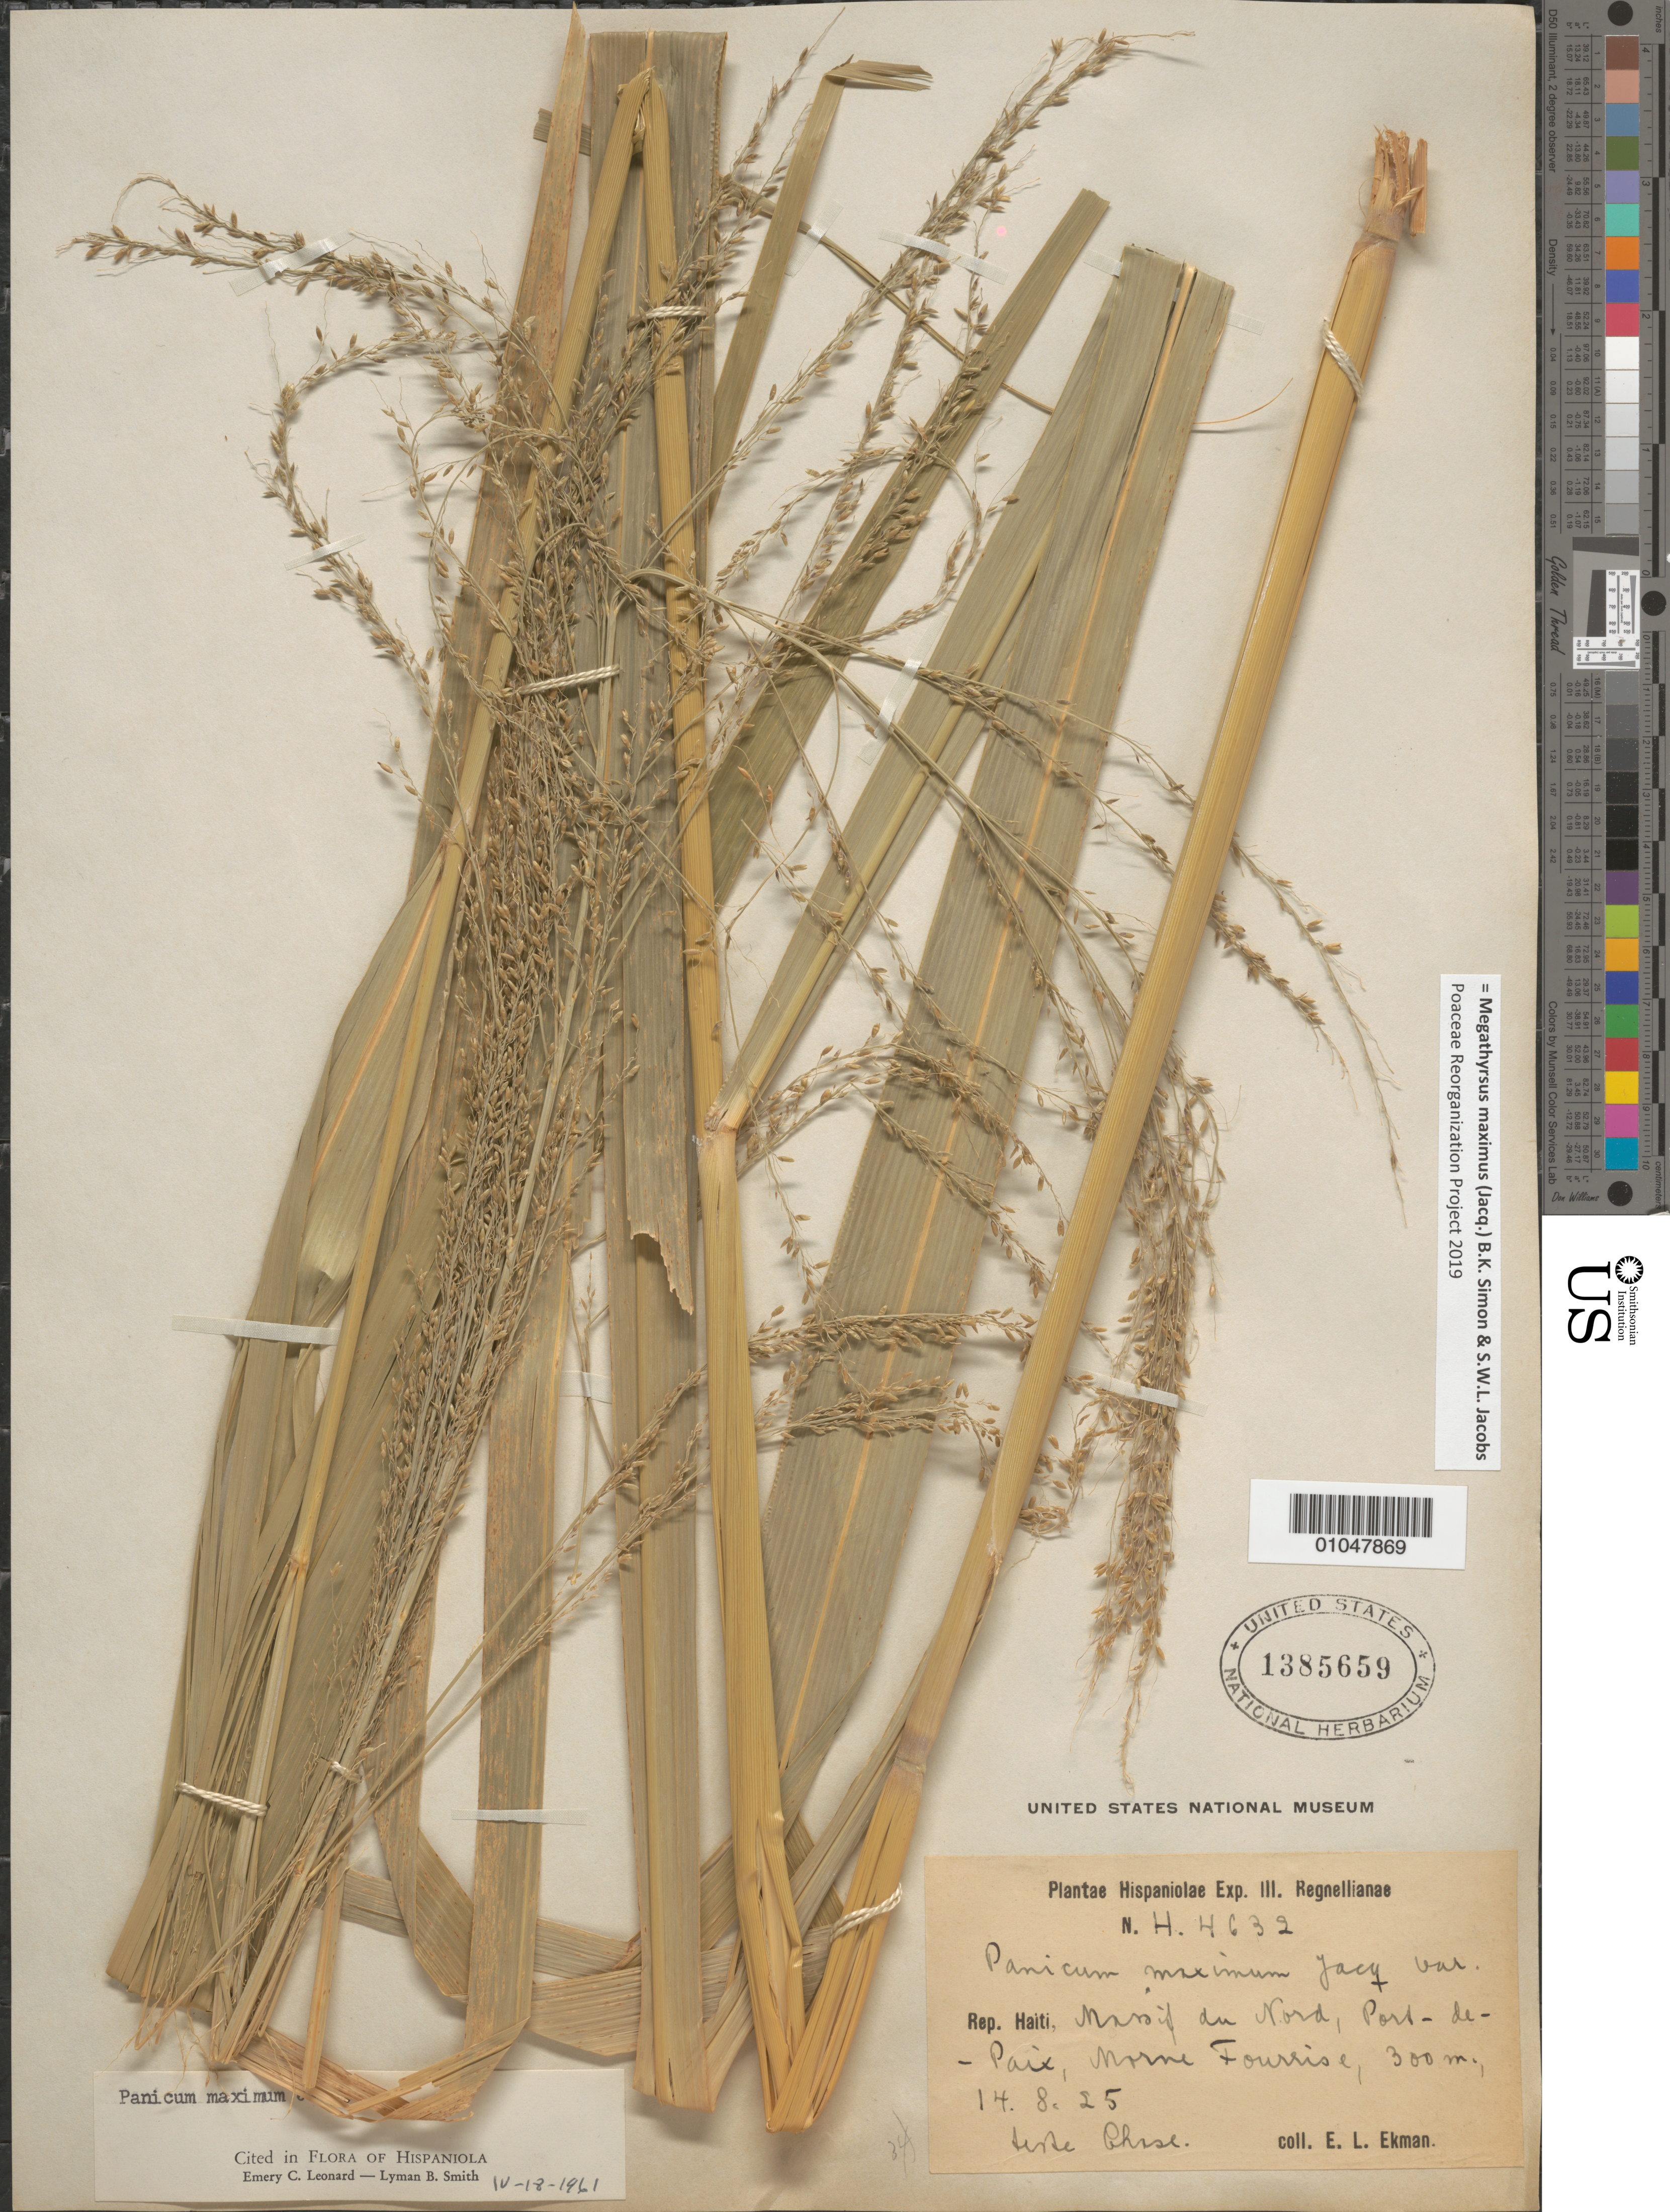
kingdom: Plantae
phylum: Tracheophyta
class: Liliopsida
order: Poales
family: Poaceae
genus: Panicum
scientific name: Panicum maximum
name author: Jacq.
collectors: E. L. Ekman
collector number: H 4632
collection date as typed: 14 Aug 1925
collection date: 1925-08-14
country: Haiti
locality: Massif du Nord, Port-de-Paix, Morne Foussise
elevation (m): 300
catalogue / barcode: US 1385659